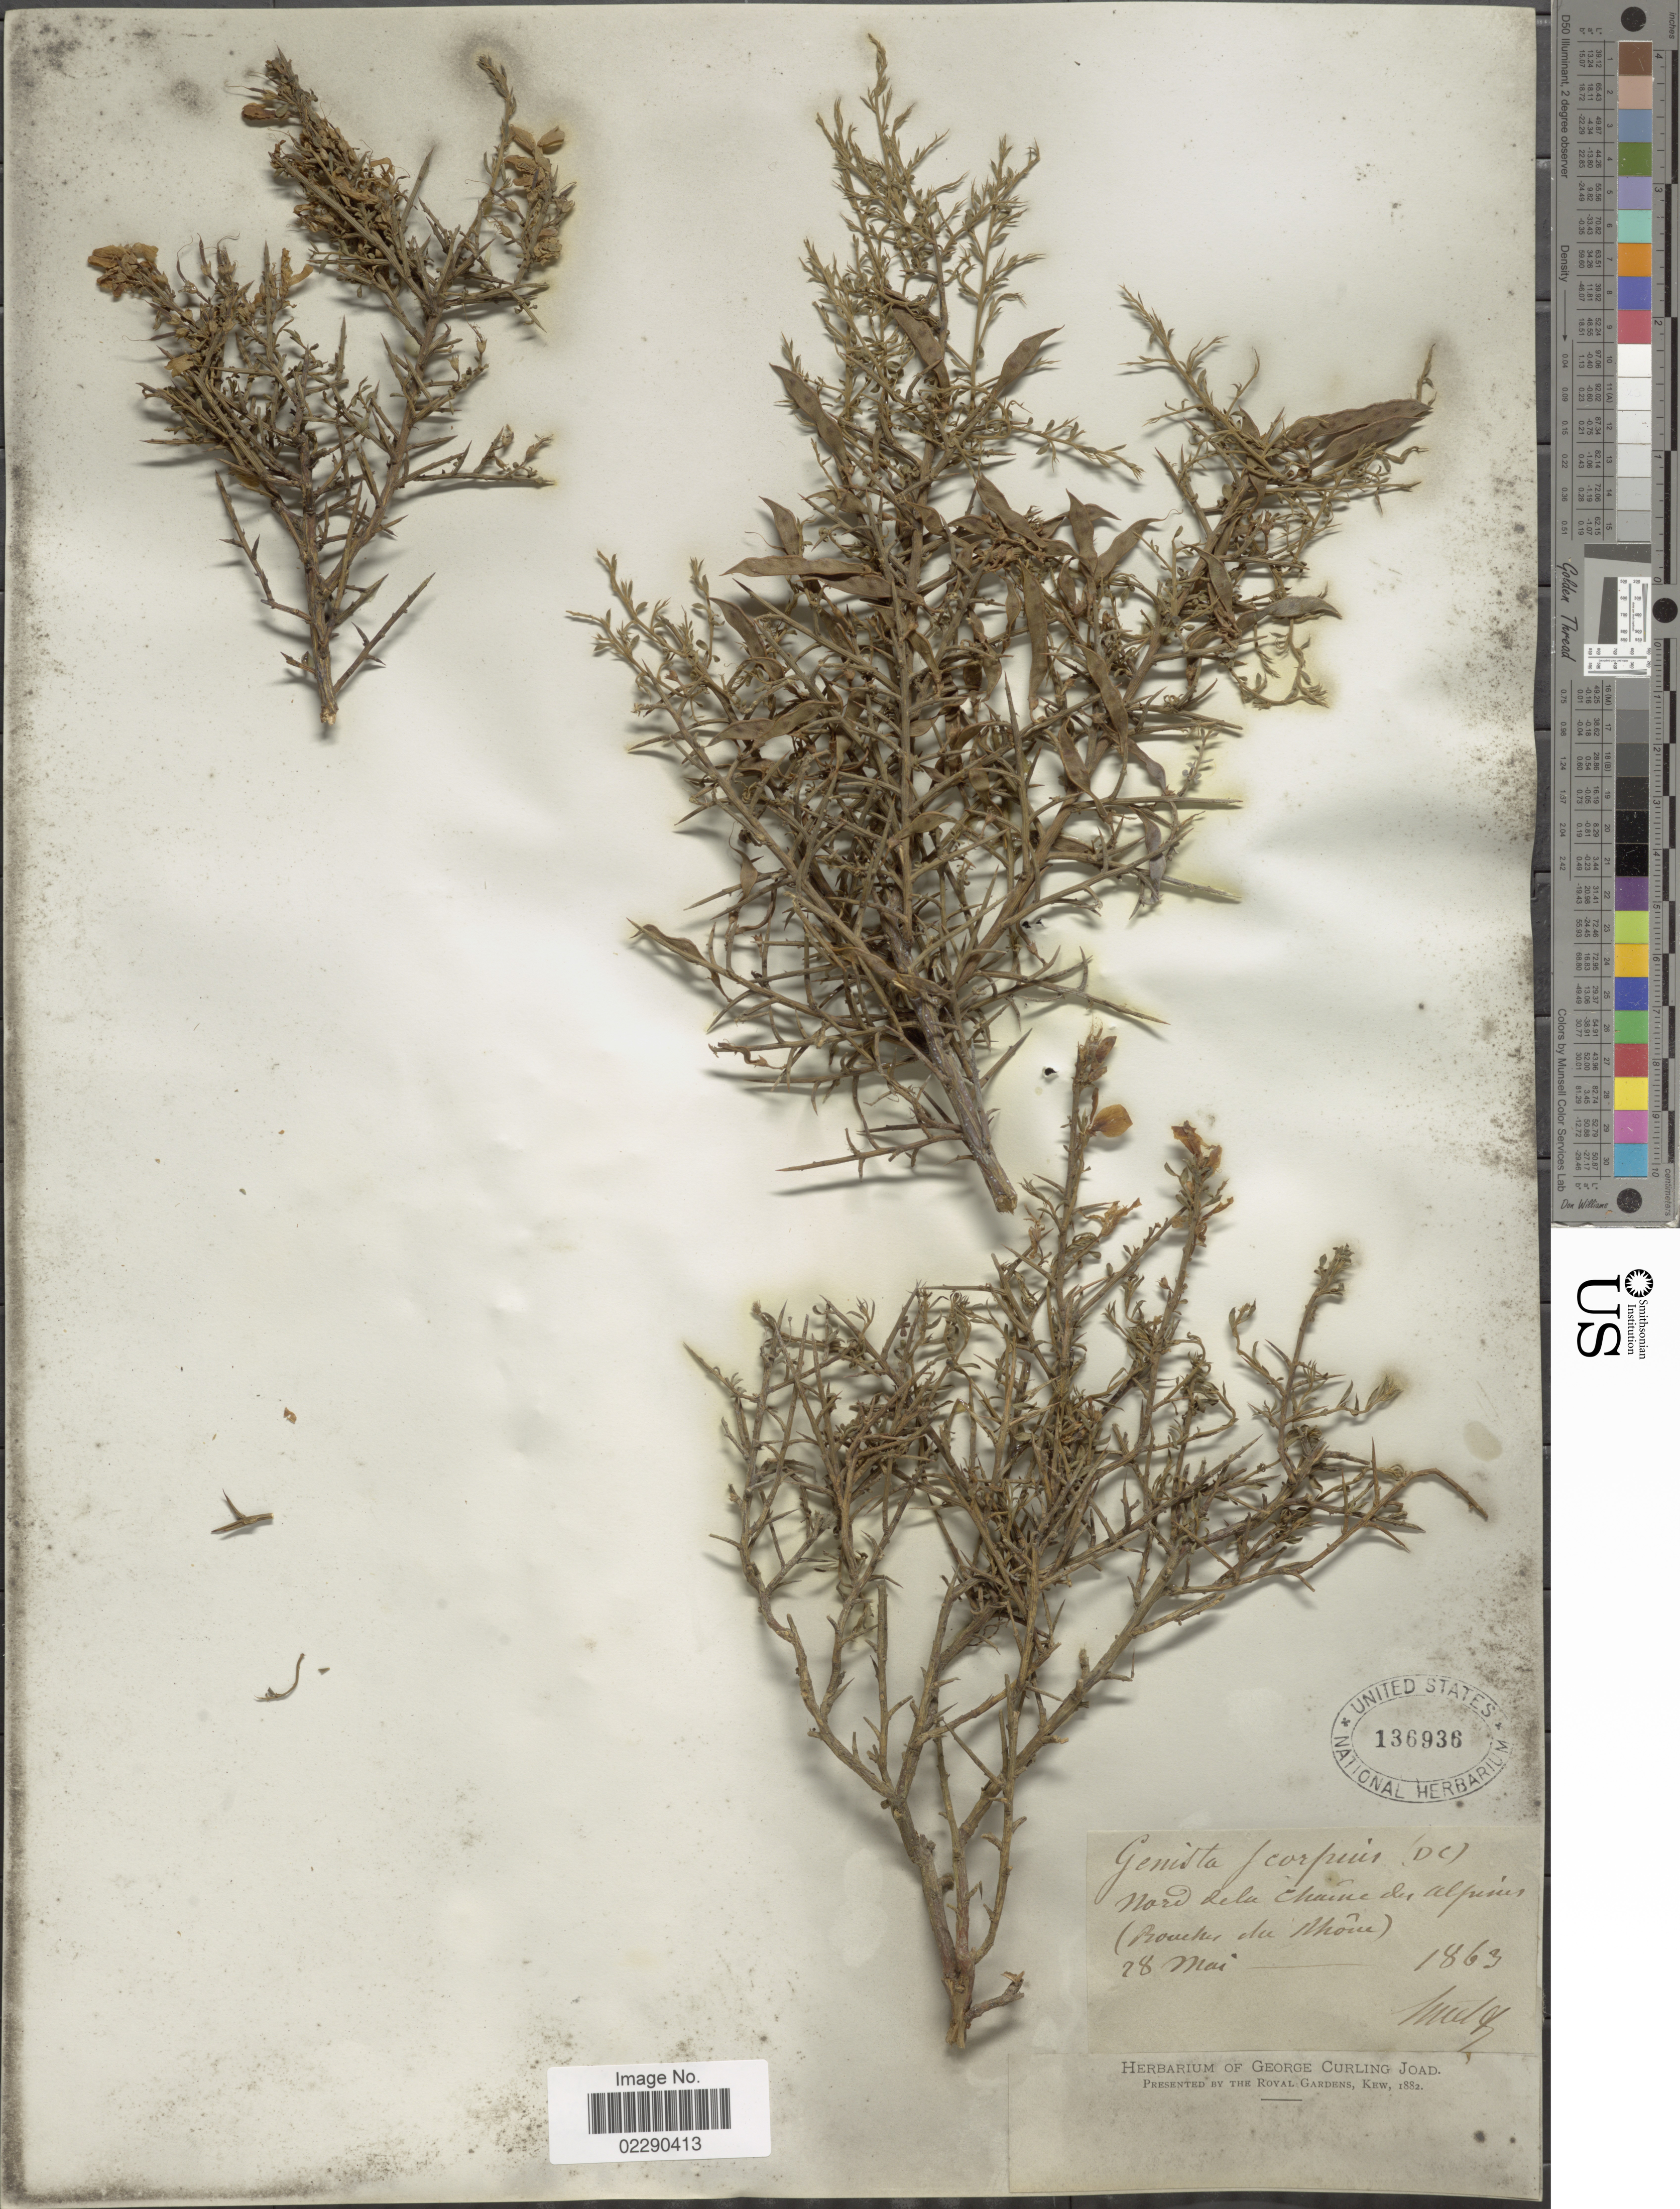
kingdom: Plantae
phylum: Tracheophyta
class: Magnoliopsida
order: Fabales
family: Fabaceae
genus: Genista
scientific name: Genista scorpius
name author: (L.) DC.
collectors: -. Huet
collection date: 1863-05-28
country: France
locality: Nord de la Chaine des alpesus (Rocher du Rhone)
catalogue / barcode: US 136936